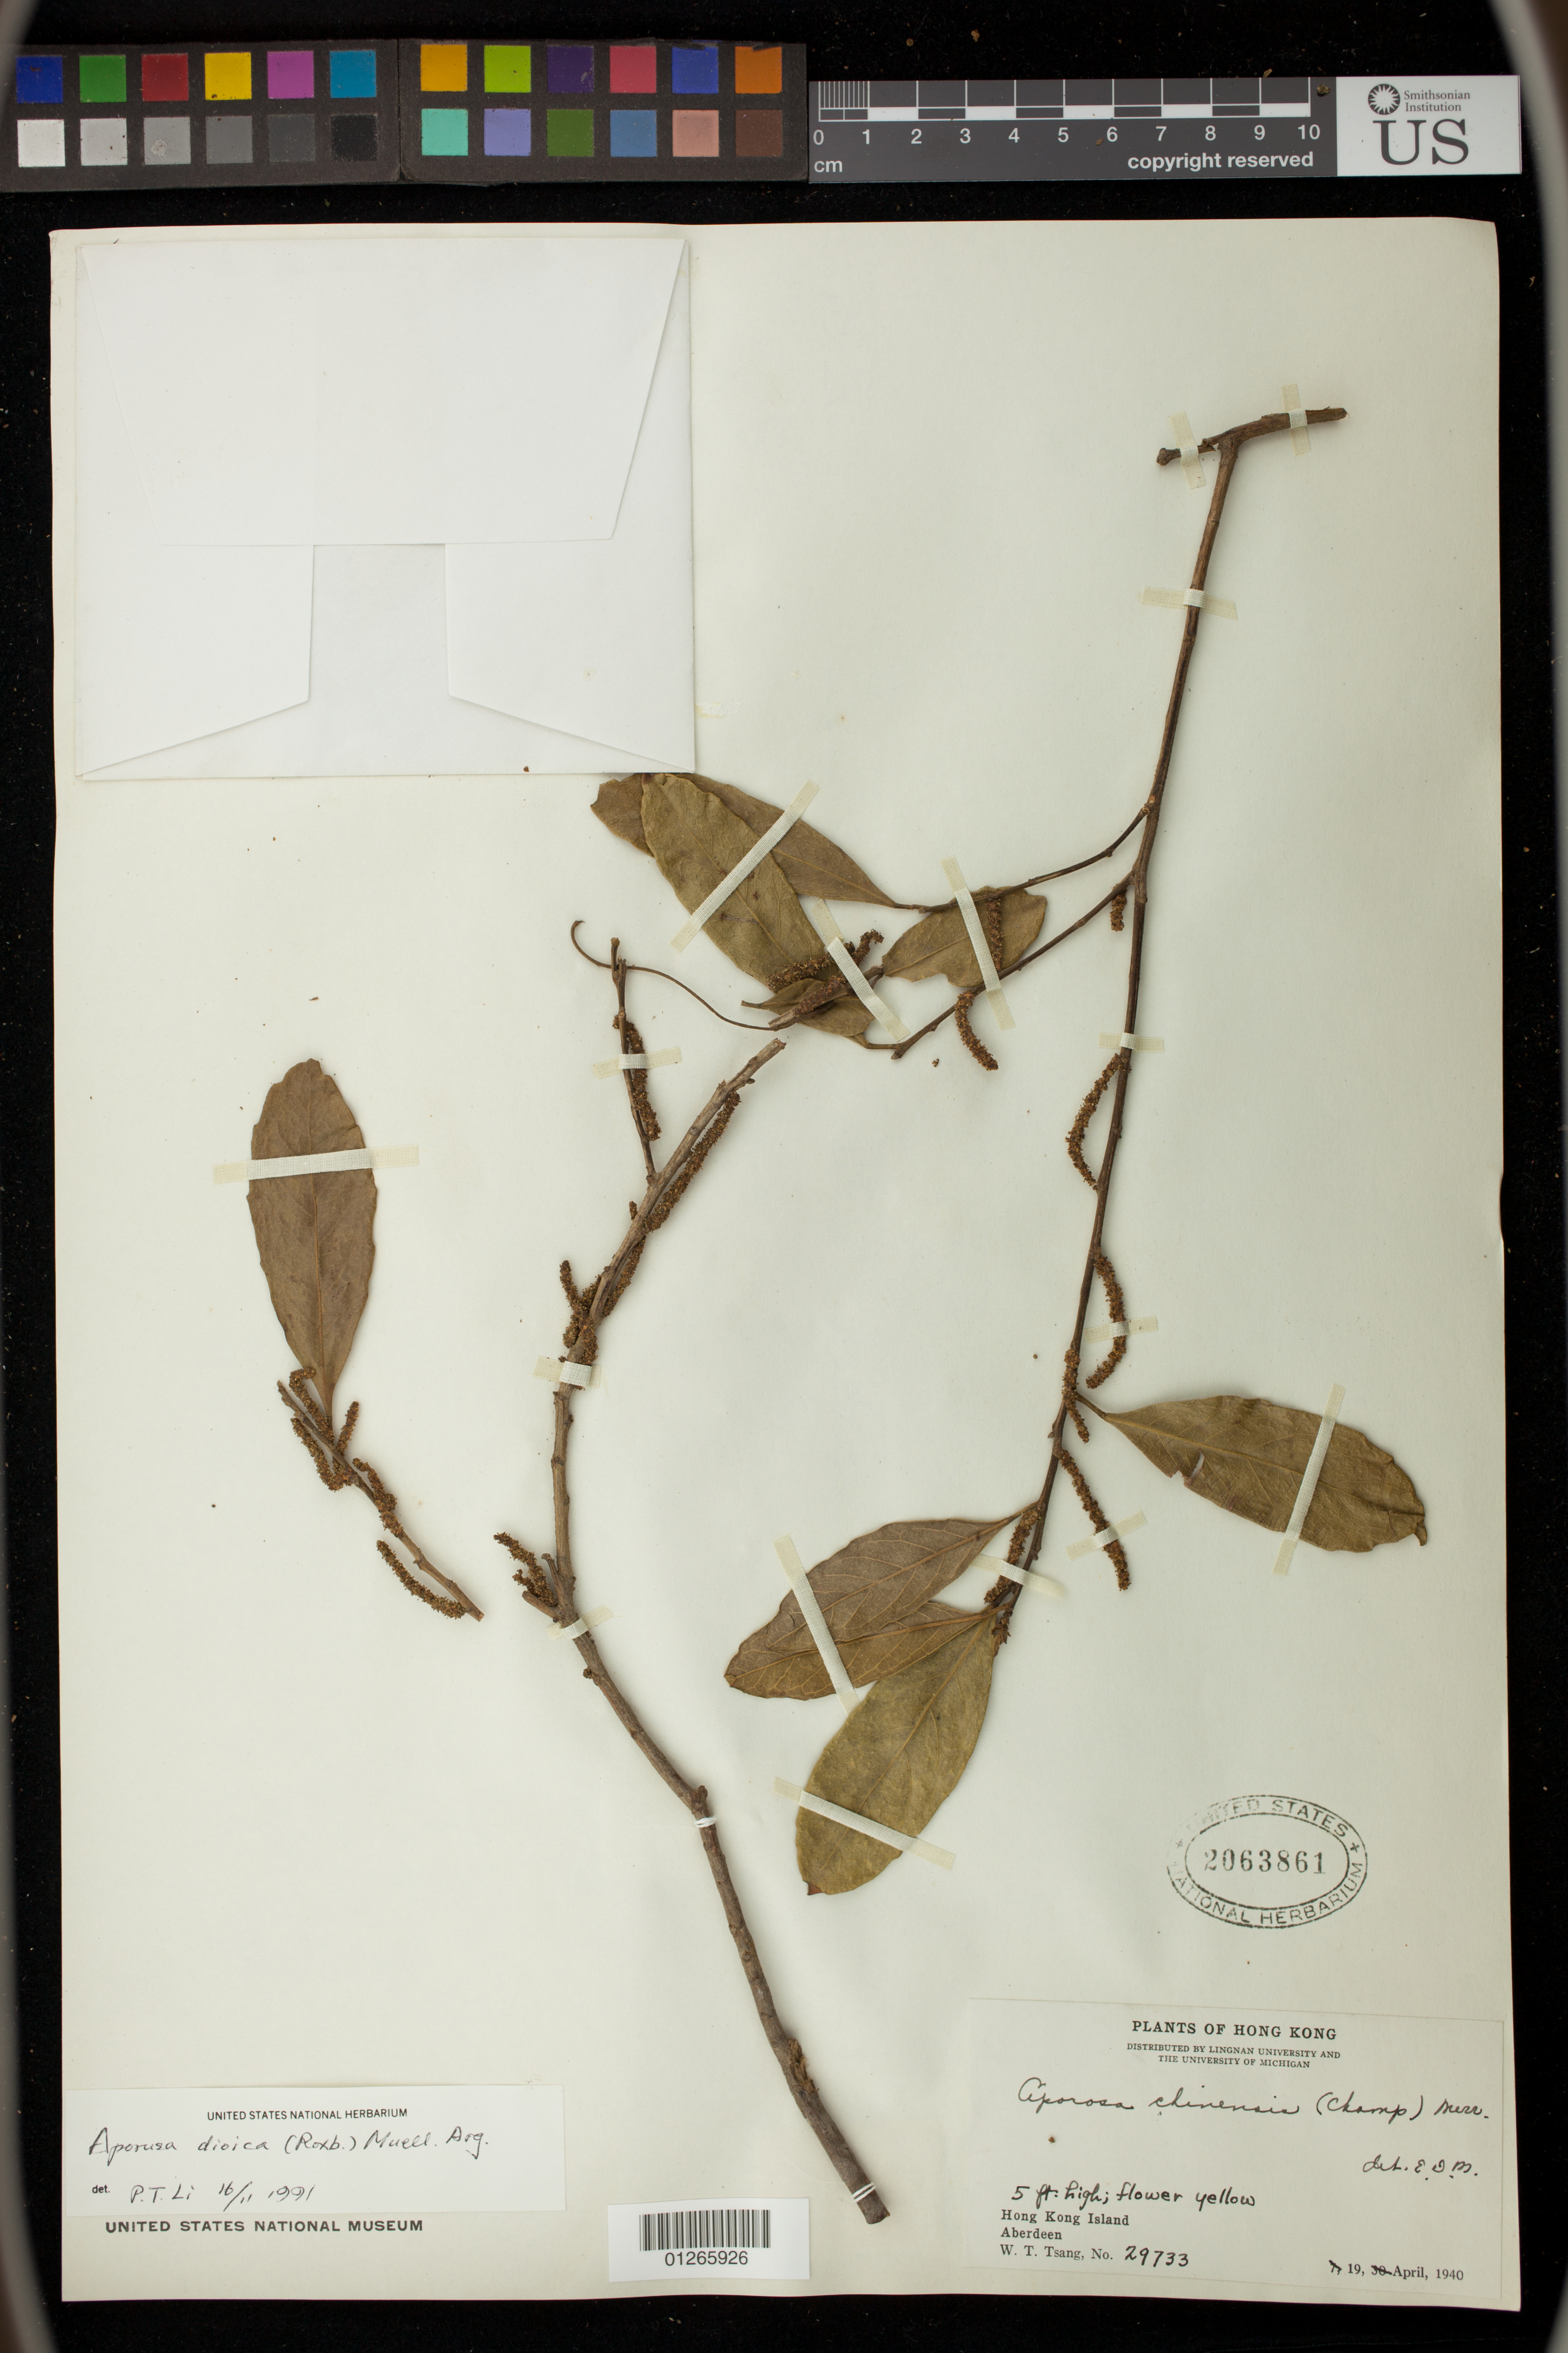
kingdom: Plantae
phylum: Tracheophyta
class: Magnoliopsida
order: Malpighiales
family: Phyllanthaceae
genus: Aporosa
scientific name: Aporosa octandra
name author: (Buch.-Ham. & D. Don) Vickery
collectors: W. T. Tsang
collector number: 29733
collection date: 1940-04-19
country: China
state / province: Hong Kong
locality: Southern District .Aberdeen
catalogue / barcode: US 3093861